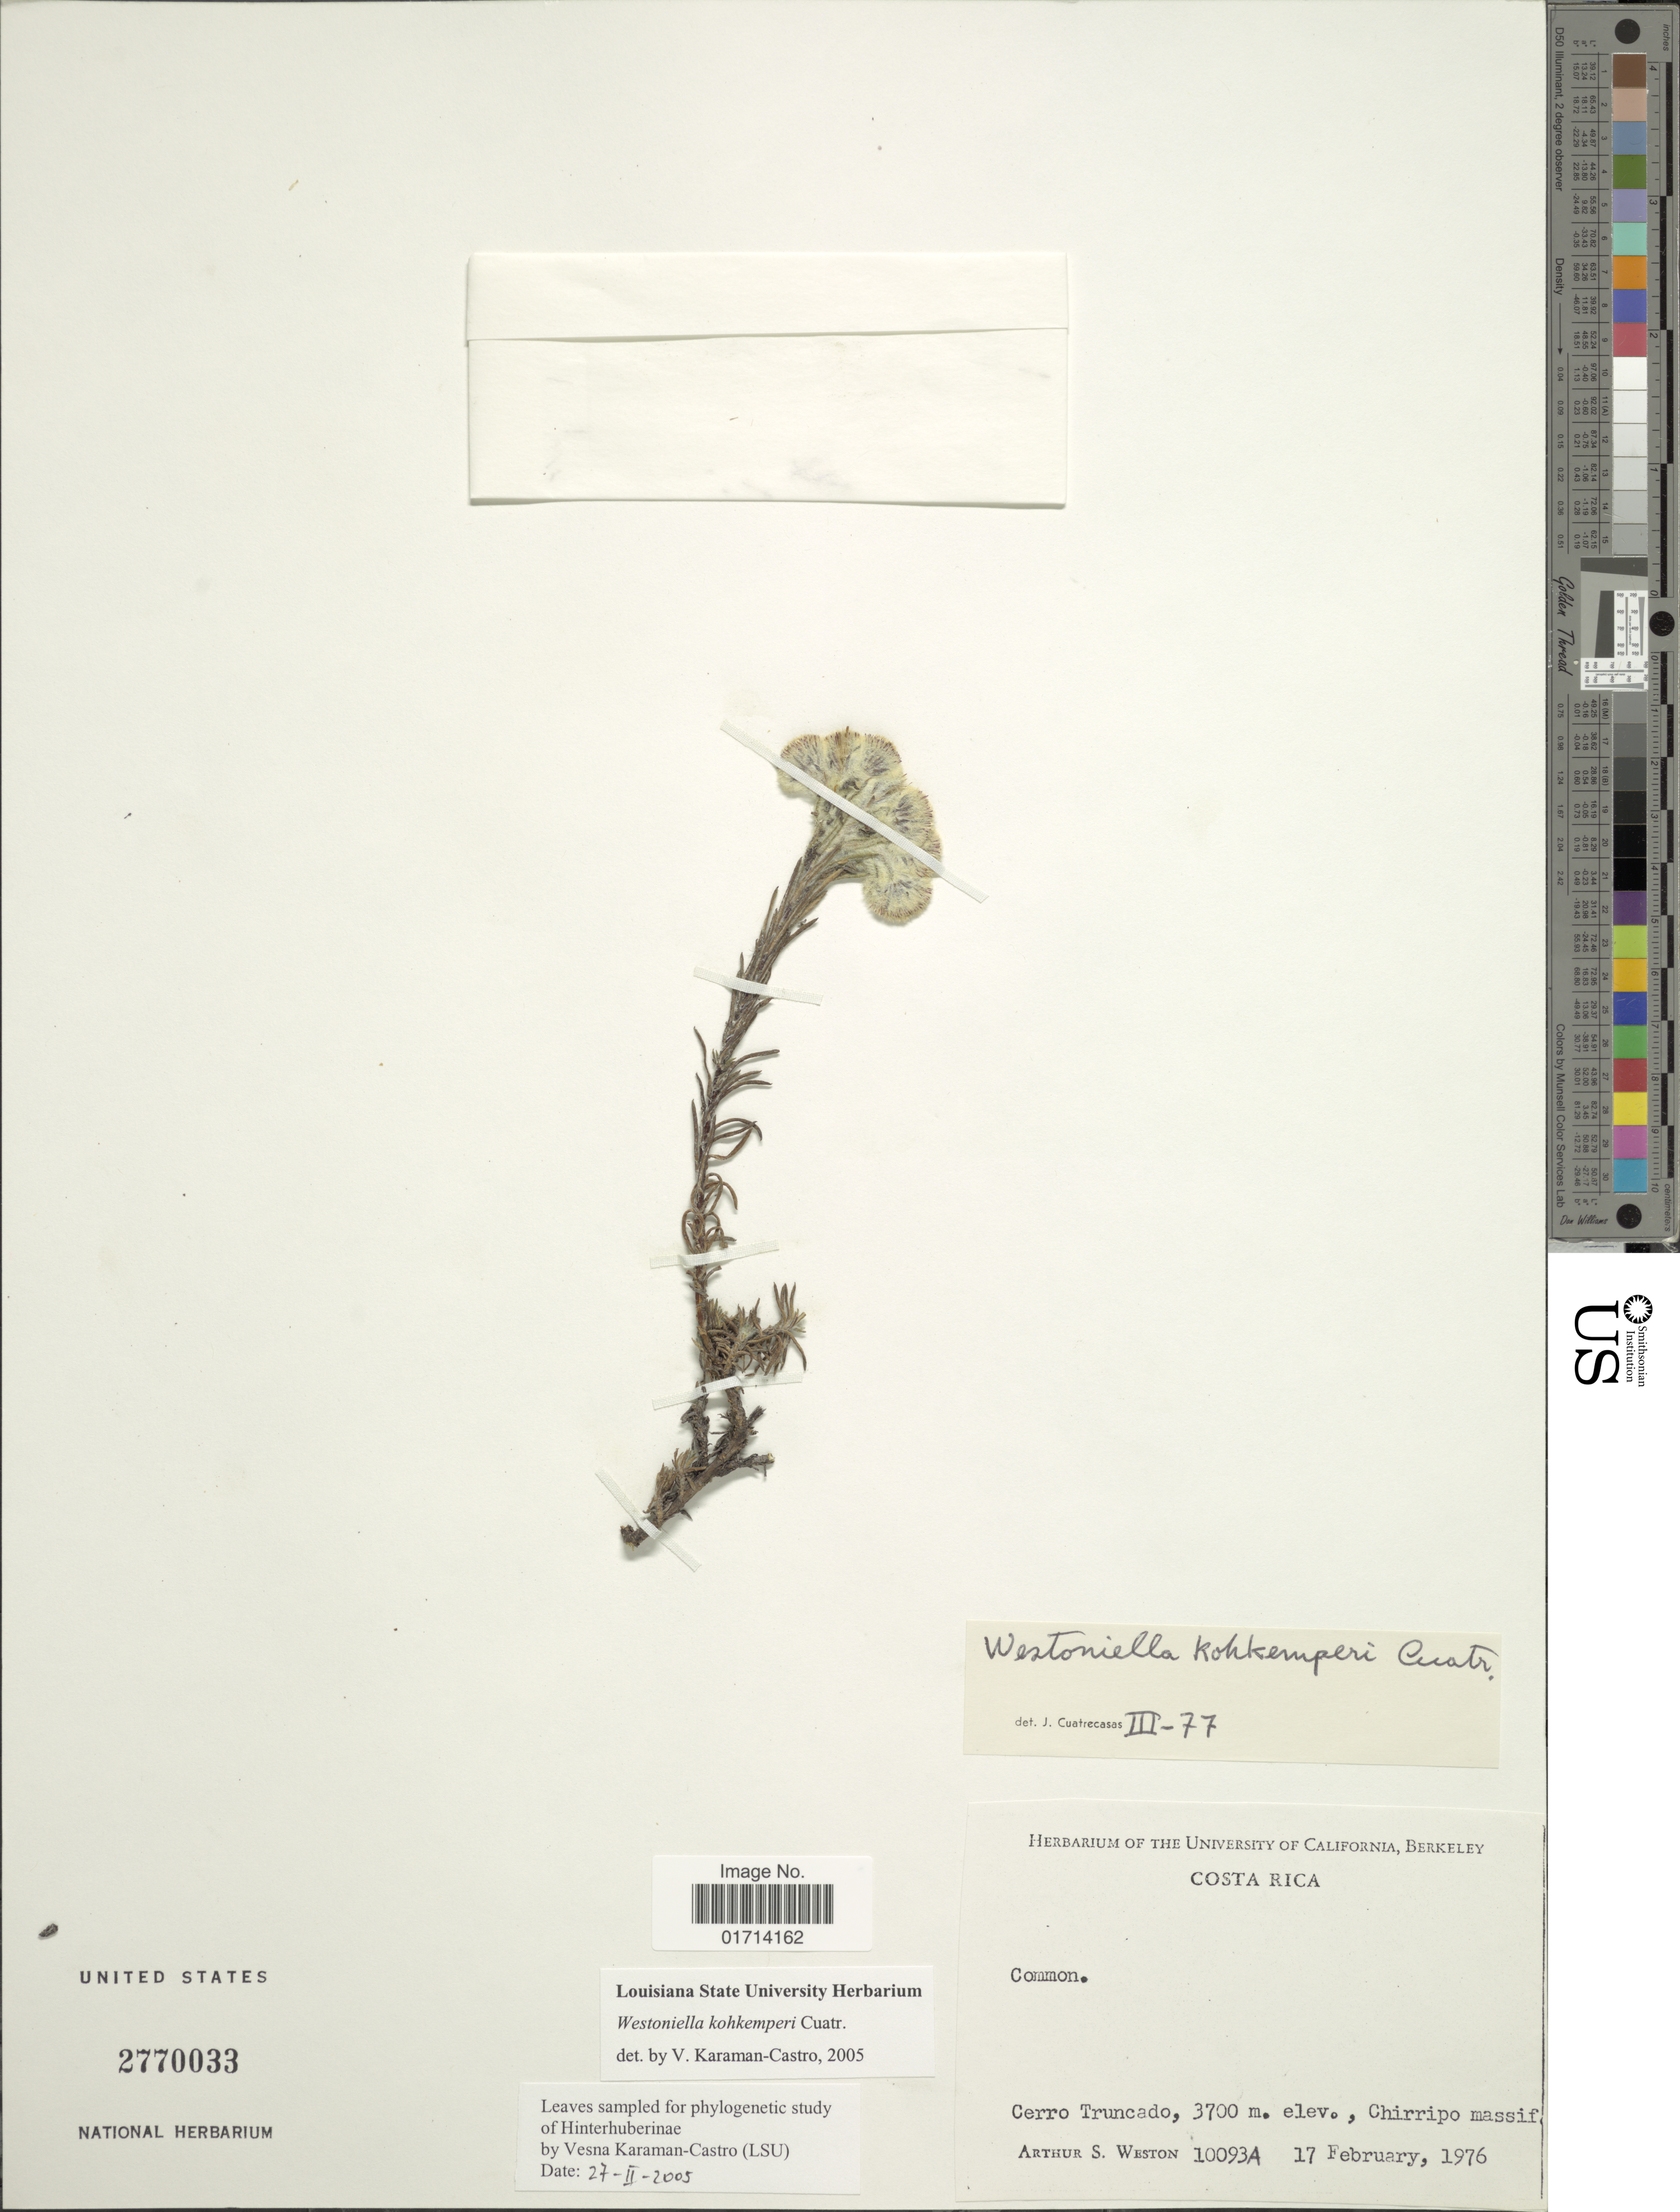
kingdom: Plantae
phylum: Tracheophyta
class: Magnoliopsida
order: Asterales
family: Asteraceae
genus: Westoniella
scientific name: Westoniella kohkemperi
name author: Cuatrec.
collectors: A. Weston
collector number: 10093A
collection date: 1976-02-17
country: Costa Rica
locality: Cerro Truncado, Chirripo massif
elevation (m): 3700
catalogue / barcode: US 2770033